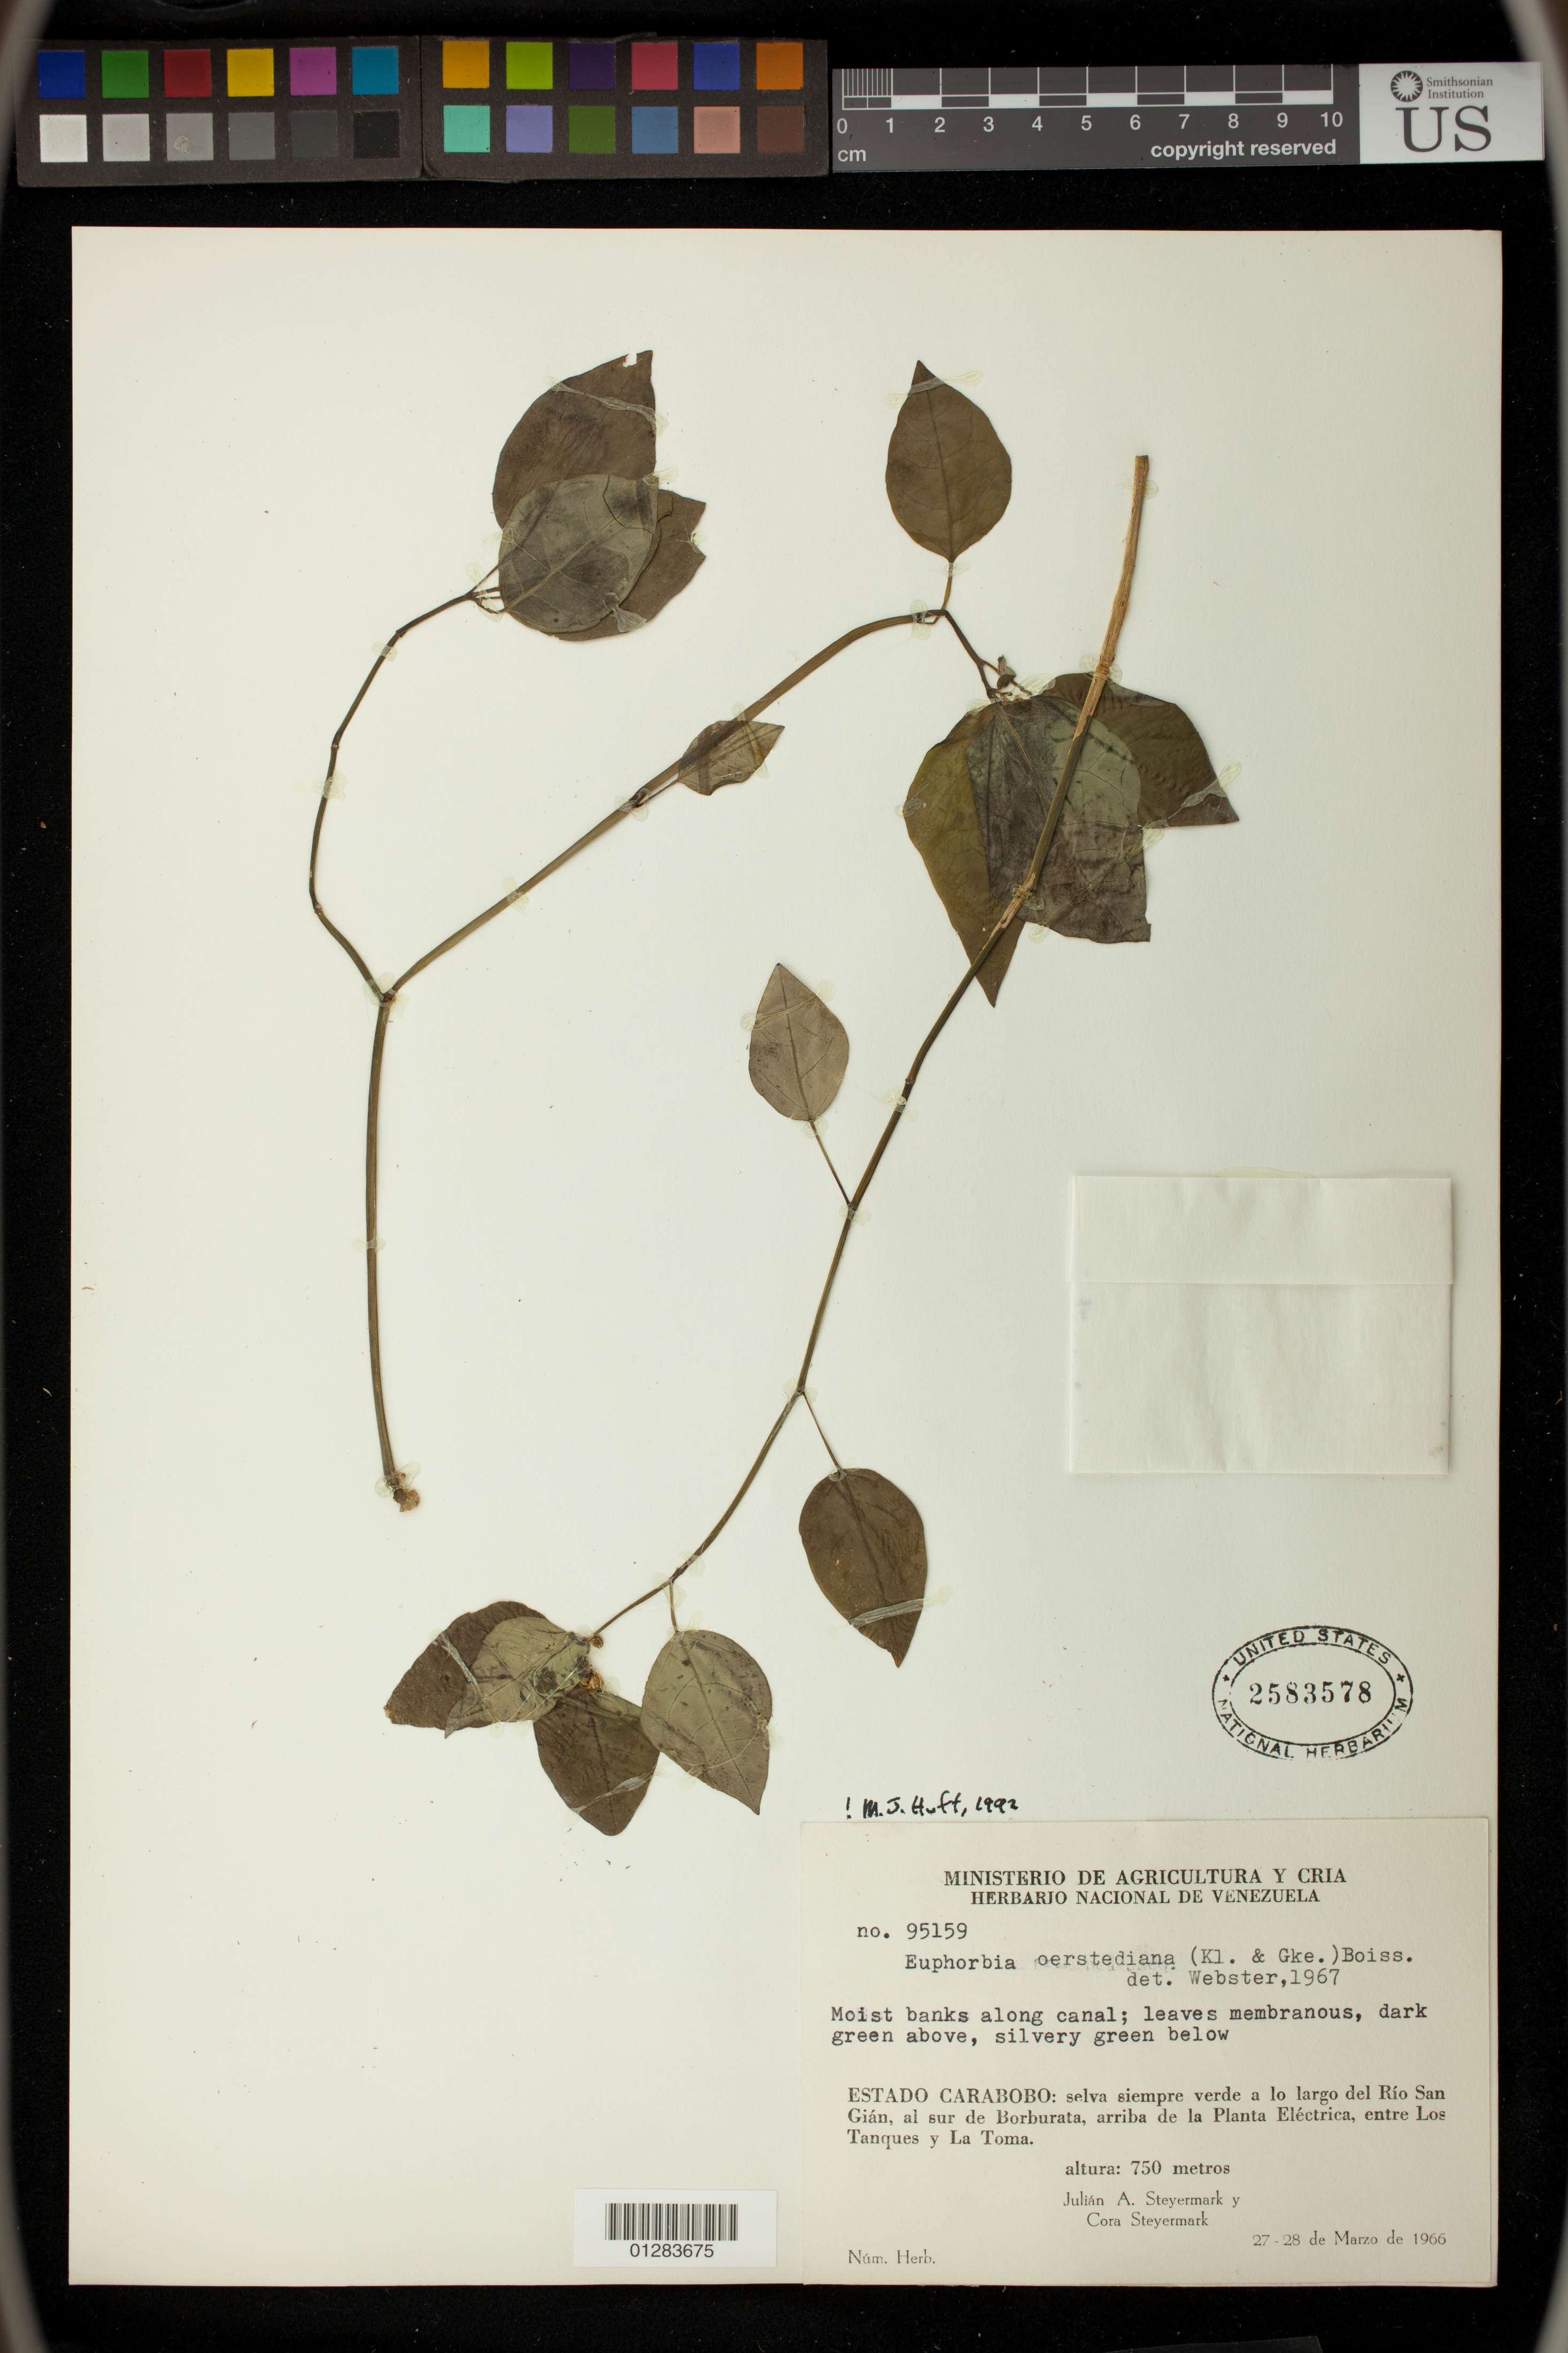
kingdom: Plantae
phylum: Tracheophyta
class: Magnoliopsida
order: Malpighiales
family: Euphorbiaceae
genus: Euphorbia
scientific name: Euphorbia oerstediana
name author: Boiss. in DC.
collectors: J. Steyermark & C. Steyermark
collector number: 95159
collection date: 1966-03-27/1966-03-28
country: Venezuela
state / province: Carabobo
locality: Río San Gián, al sur de Borburata, arriba de la Planta El Eléctrica, entre Los Tanques y La Toma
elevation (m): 750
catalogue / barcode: US 2583578